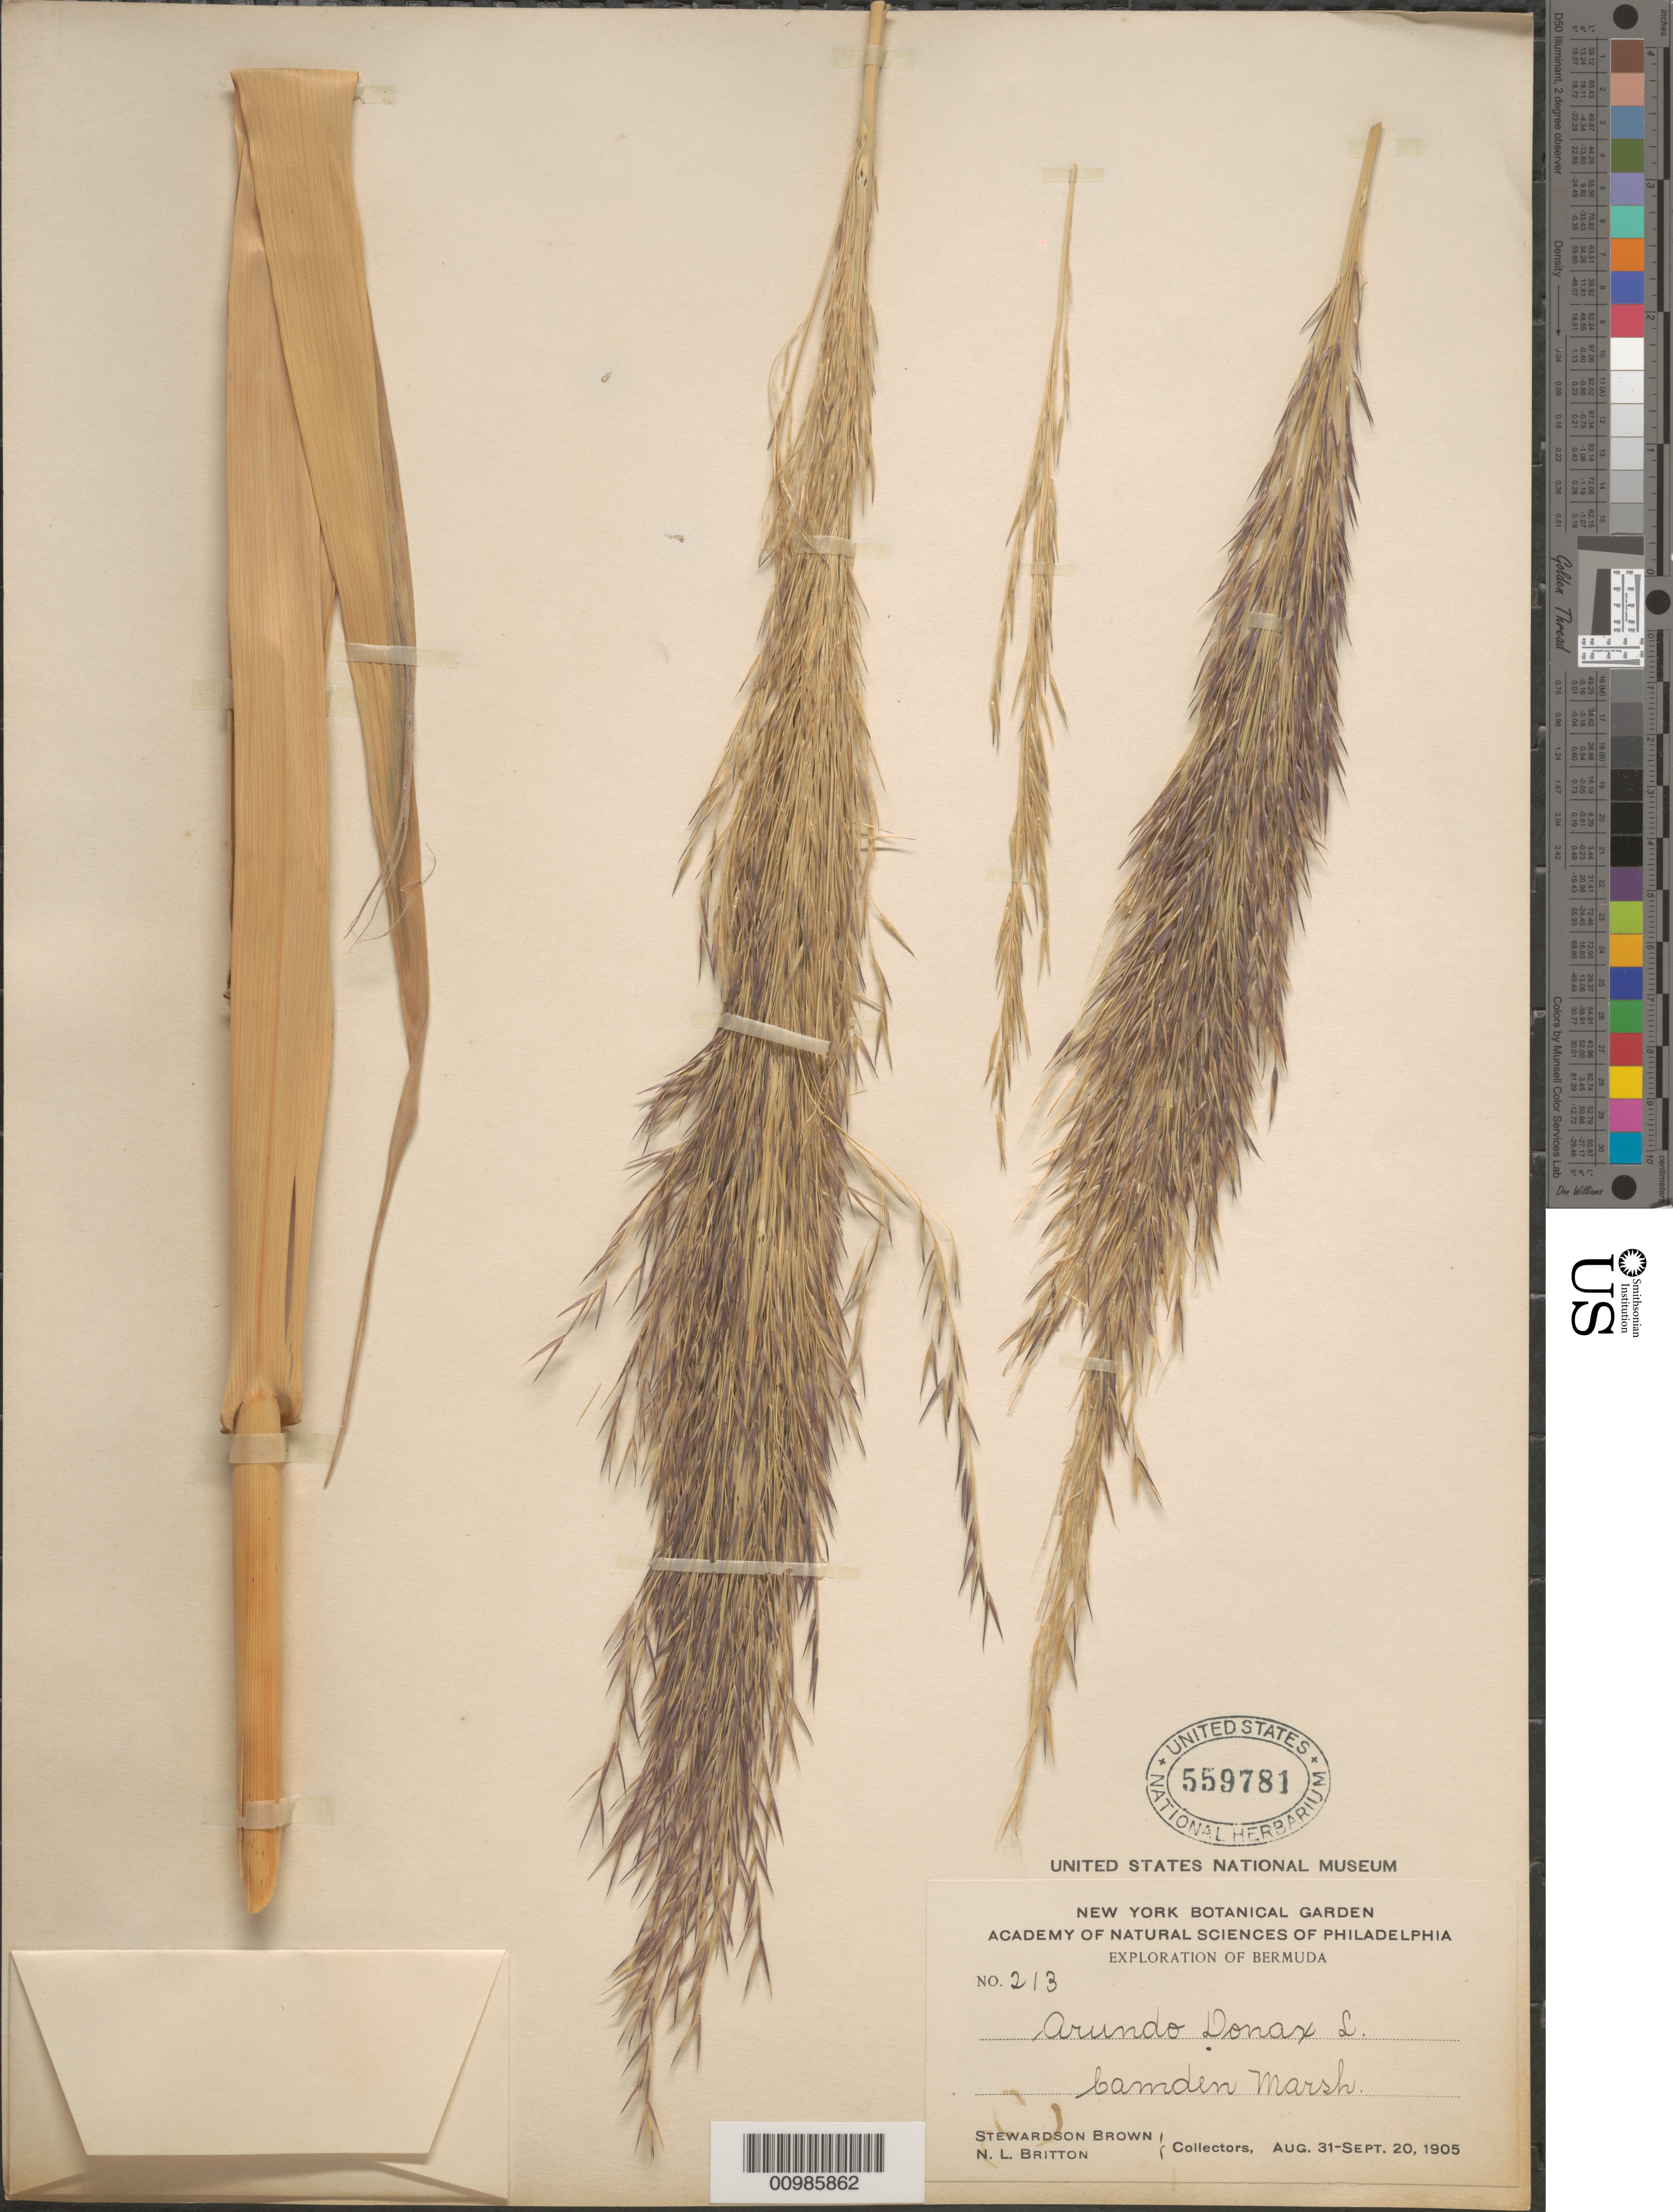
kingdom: Plantae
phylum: Tracheophyta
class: Liliopsida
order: Poales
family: Poaceae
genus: Arundo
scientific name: Arundo donax f. donax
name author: L.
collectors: S. Brown & N. Britton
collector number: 213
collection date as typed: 31 Aug 1905 to 20 Sep 1905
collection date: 1905-08-31/1905-09-20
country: Bermuda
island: Bermuda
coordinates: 0 N, 0 E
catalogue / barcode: US 559781